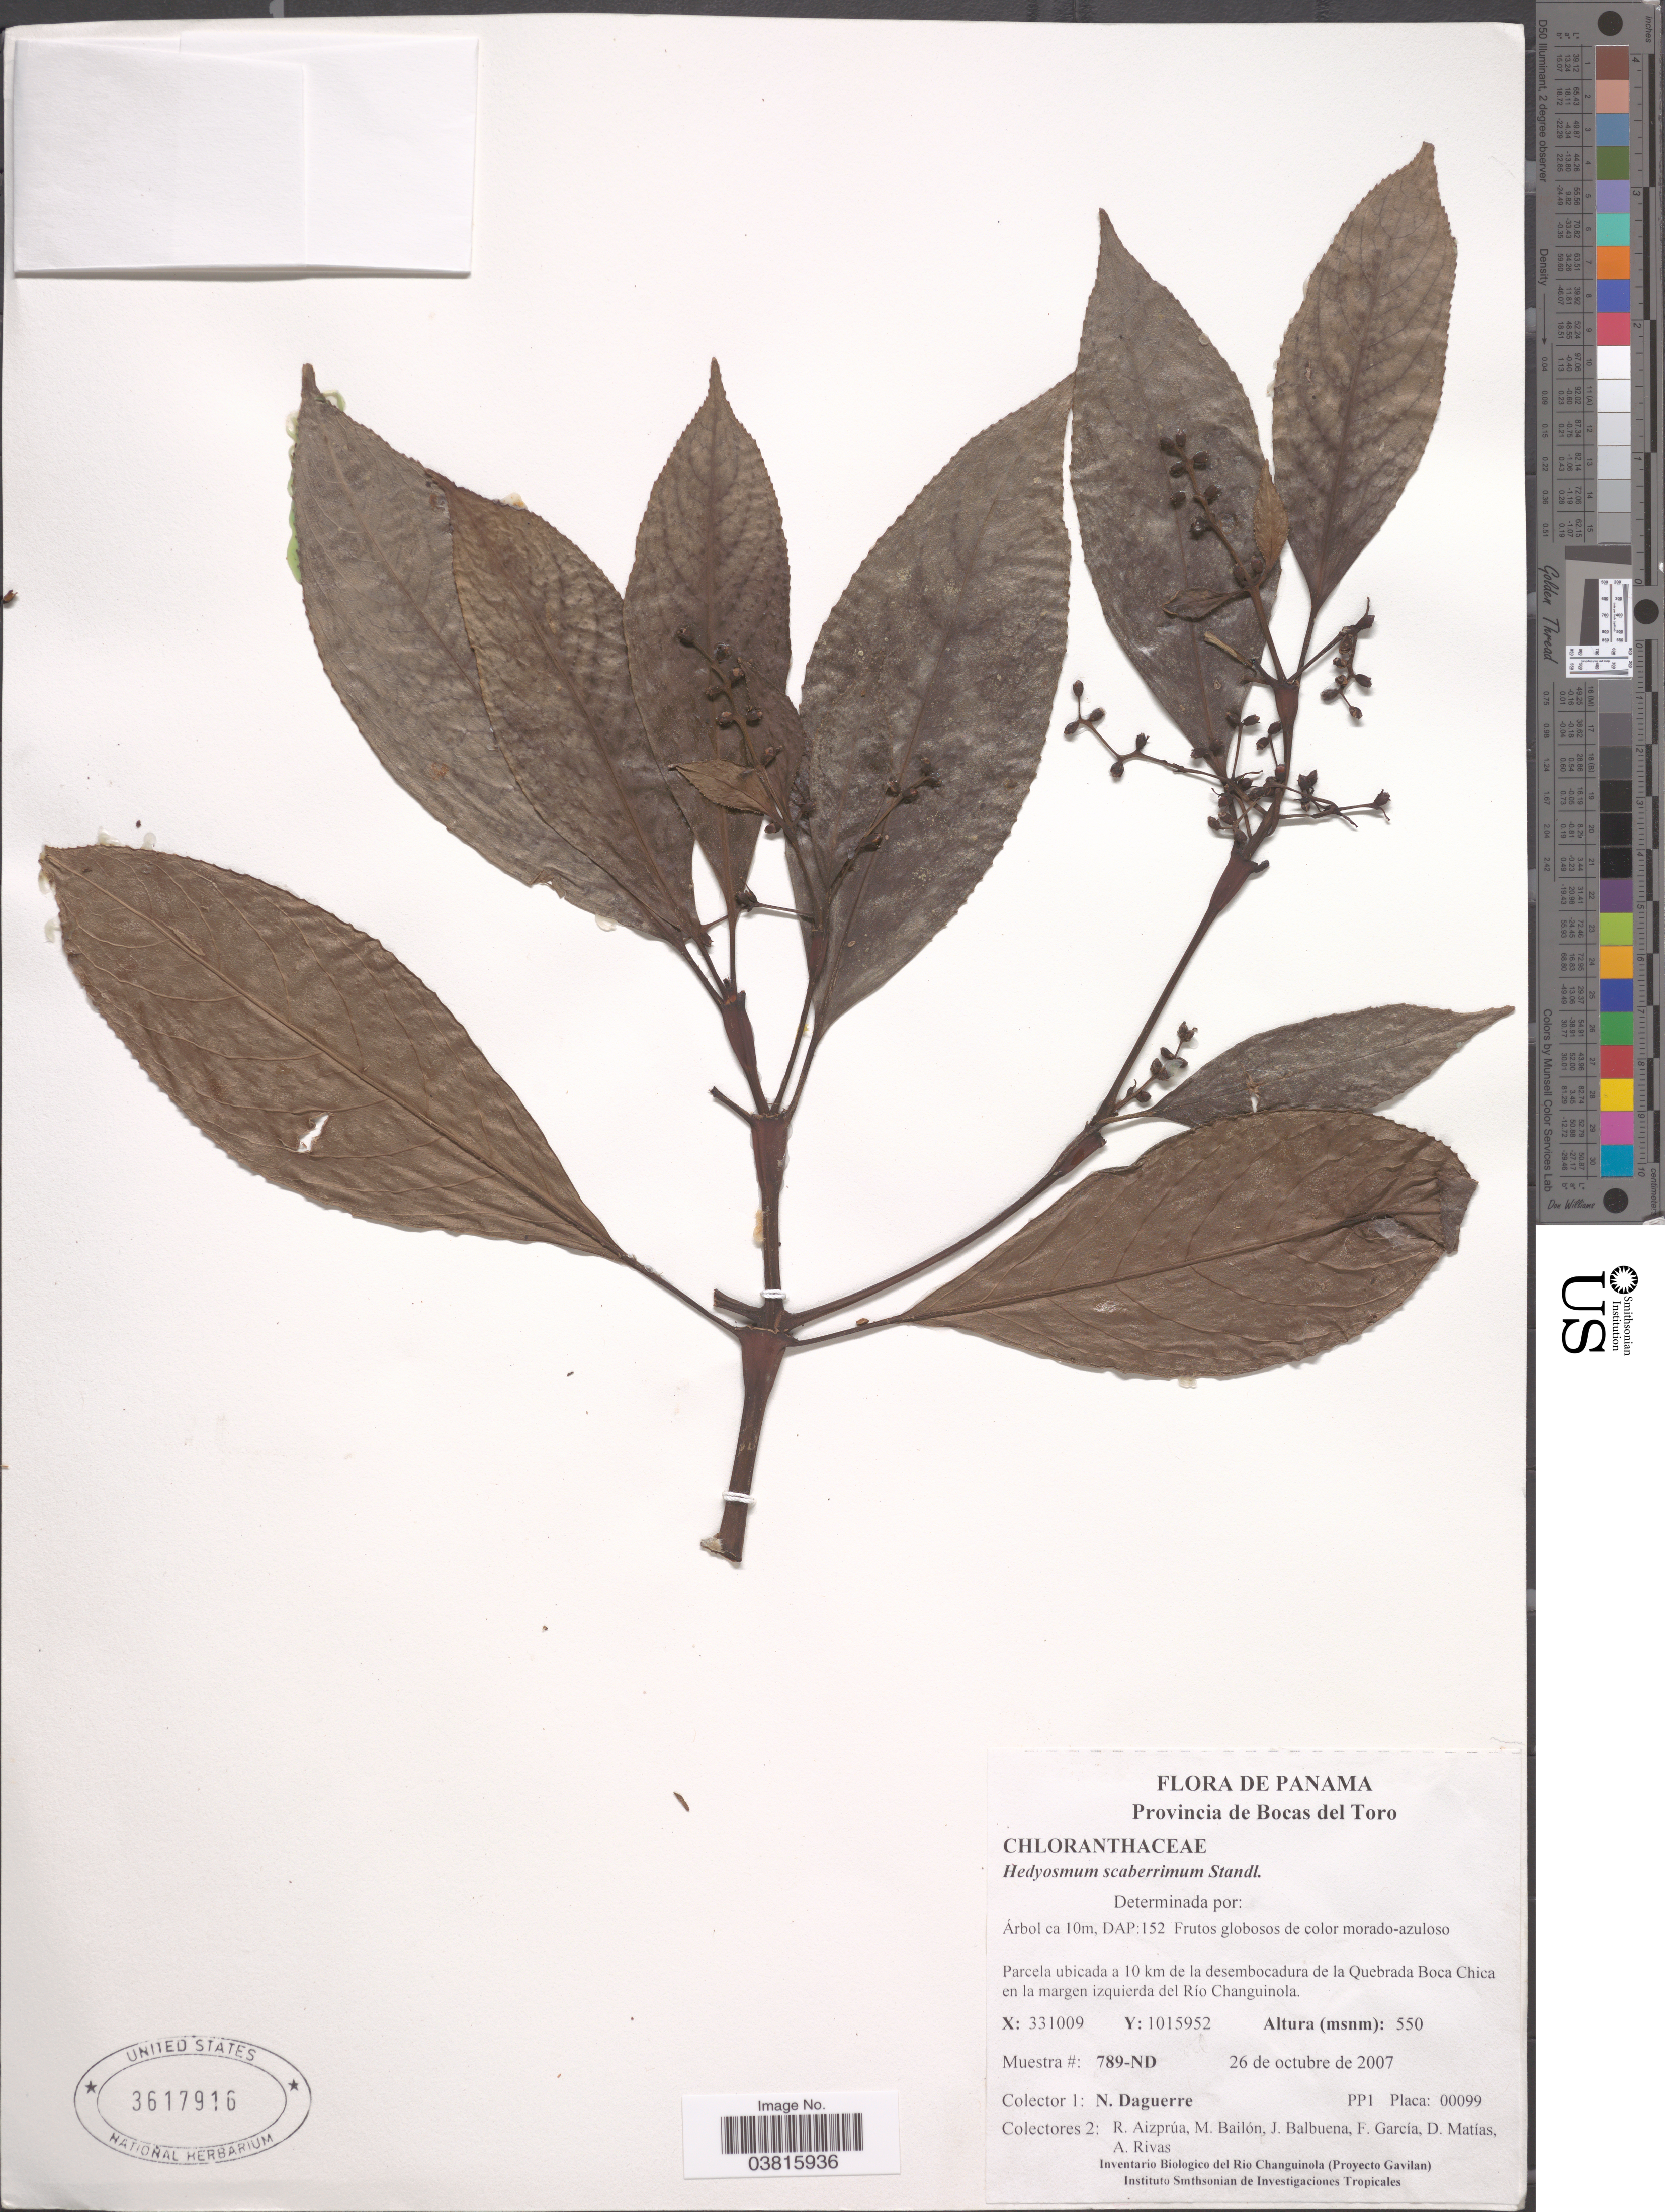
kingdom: Plantae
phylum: Tracheophyta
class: Magnoliopsida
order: Chloranthales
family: Chloranthaceae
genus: Hedyosmum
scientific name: Hedyosmum scaberrimum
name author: Standl.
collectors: N. Daguerre, R. Aizprúa, M. Bailón, J. Balbuena & et al.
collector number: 789-ND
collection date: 2007-10-26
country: Panama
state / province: Bocas del Toro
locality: Parcela ubicada a 10 km de la desembocadura de la Quebrada Boca Chica en la margen izquierda del Río Changuinola.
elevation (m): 550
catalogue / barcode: US 3617916